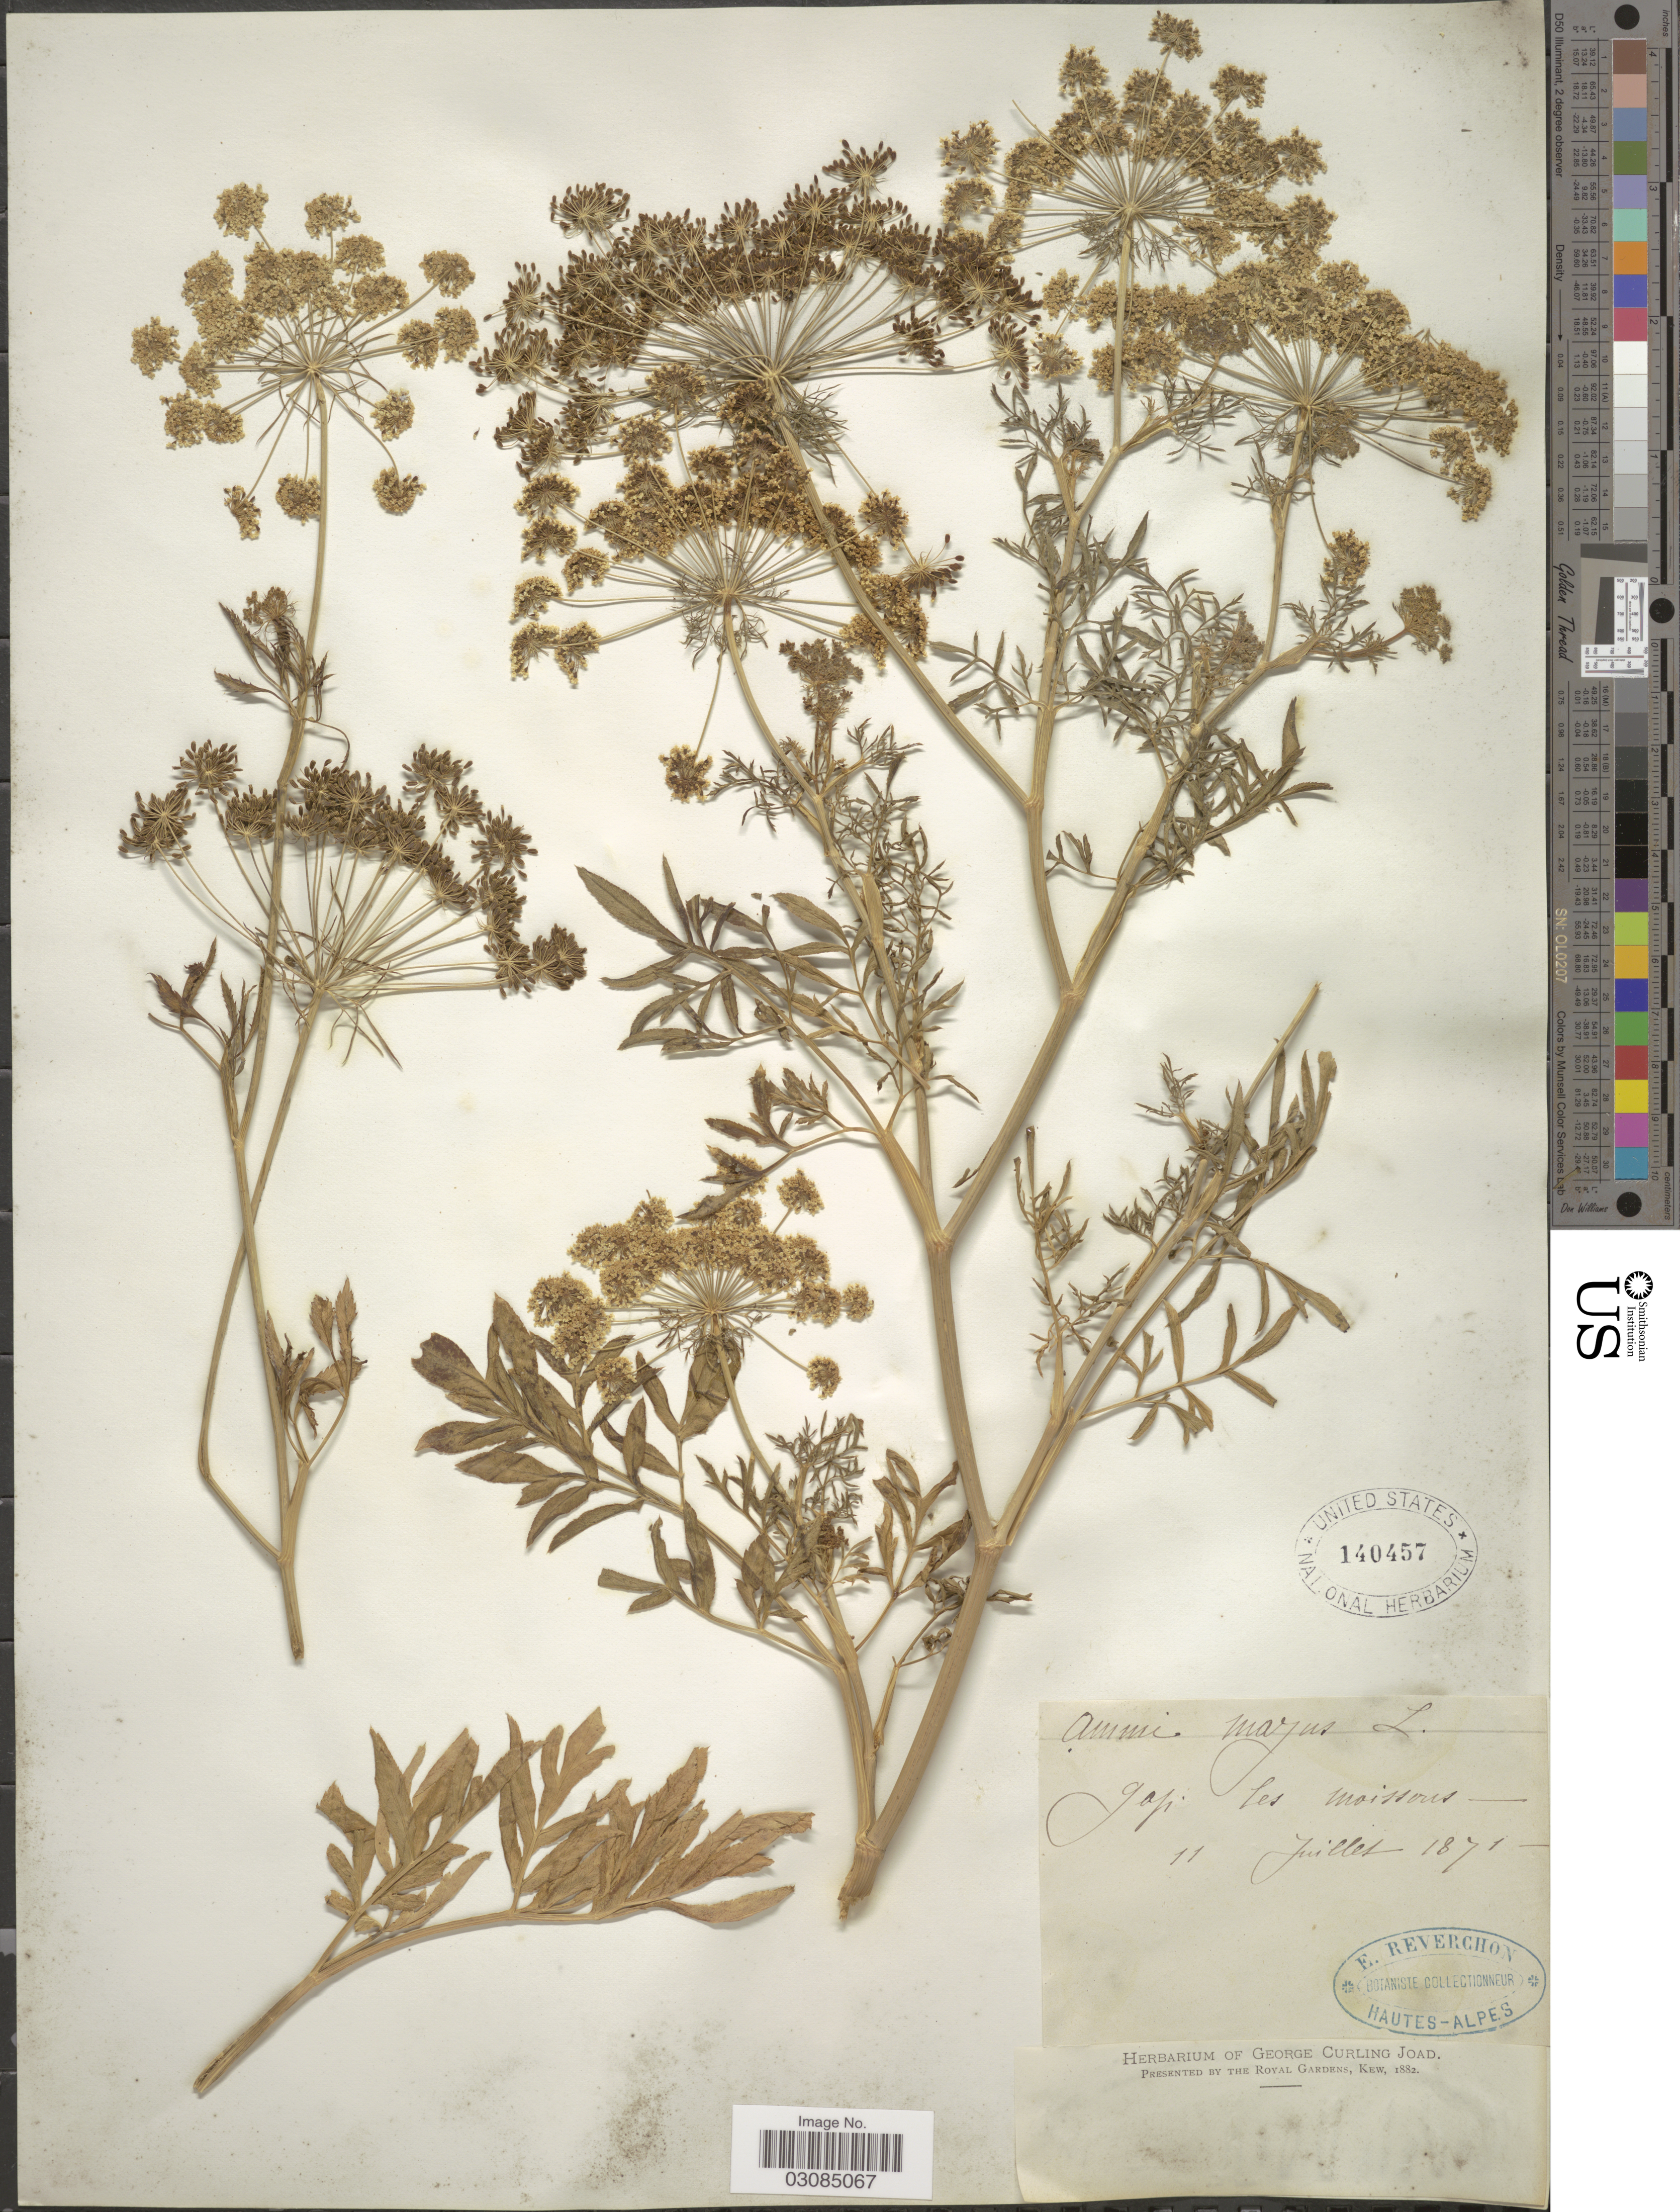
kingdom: Plantae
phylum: Tracheophyta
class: Magnoliopsida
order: Apiales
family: Apiaceae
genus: Ammi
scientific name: Ammi majus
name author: L.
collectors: E. Reverchon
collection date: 1871-07-11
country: France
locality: Gap, les moissons.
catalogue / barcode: US 140457